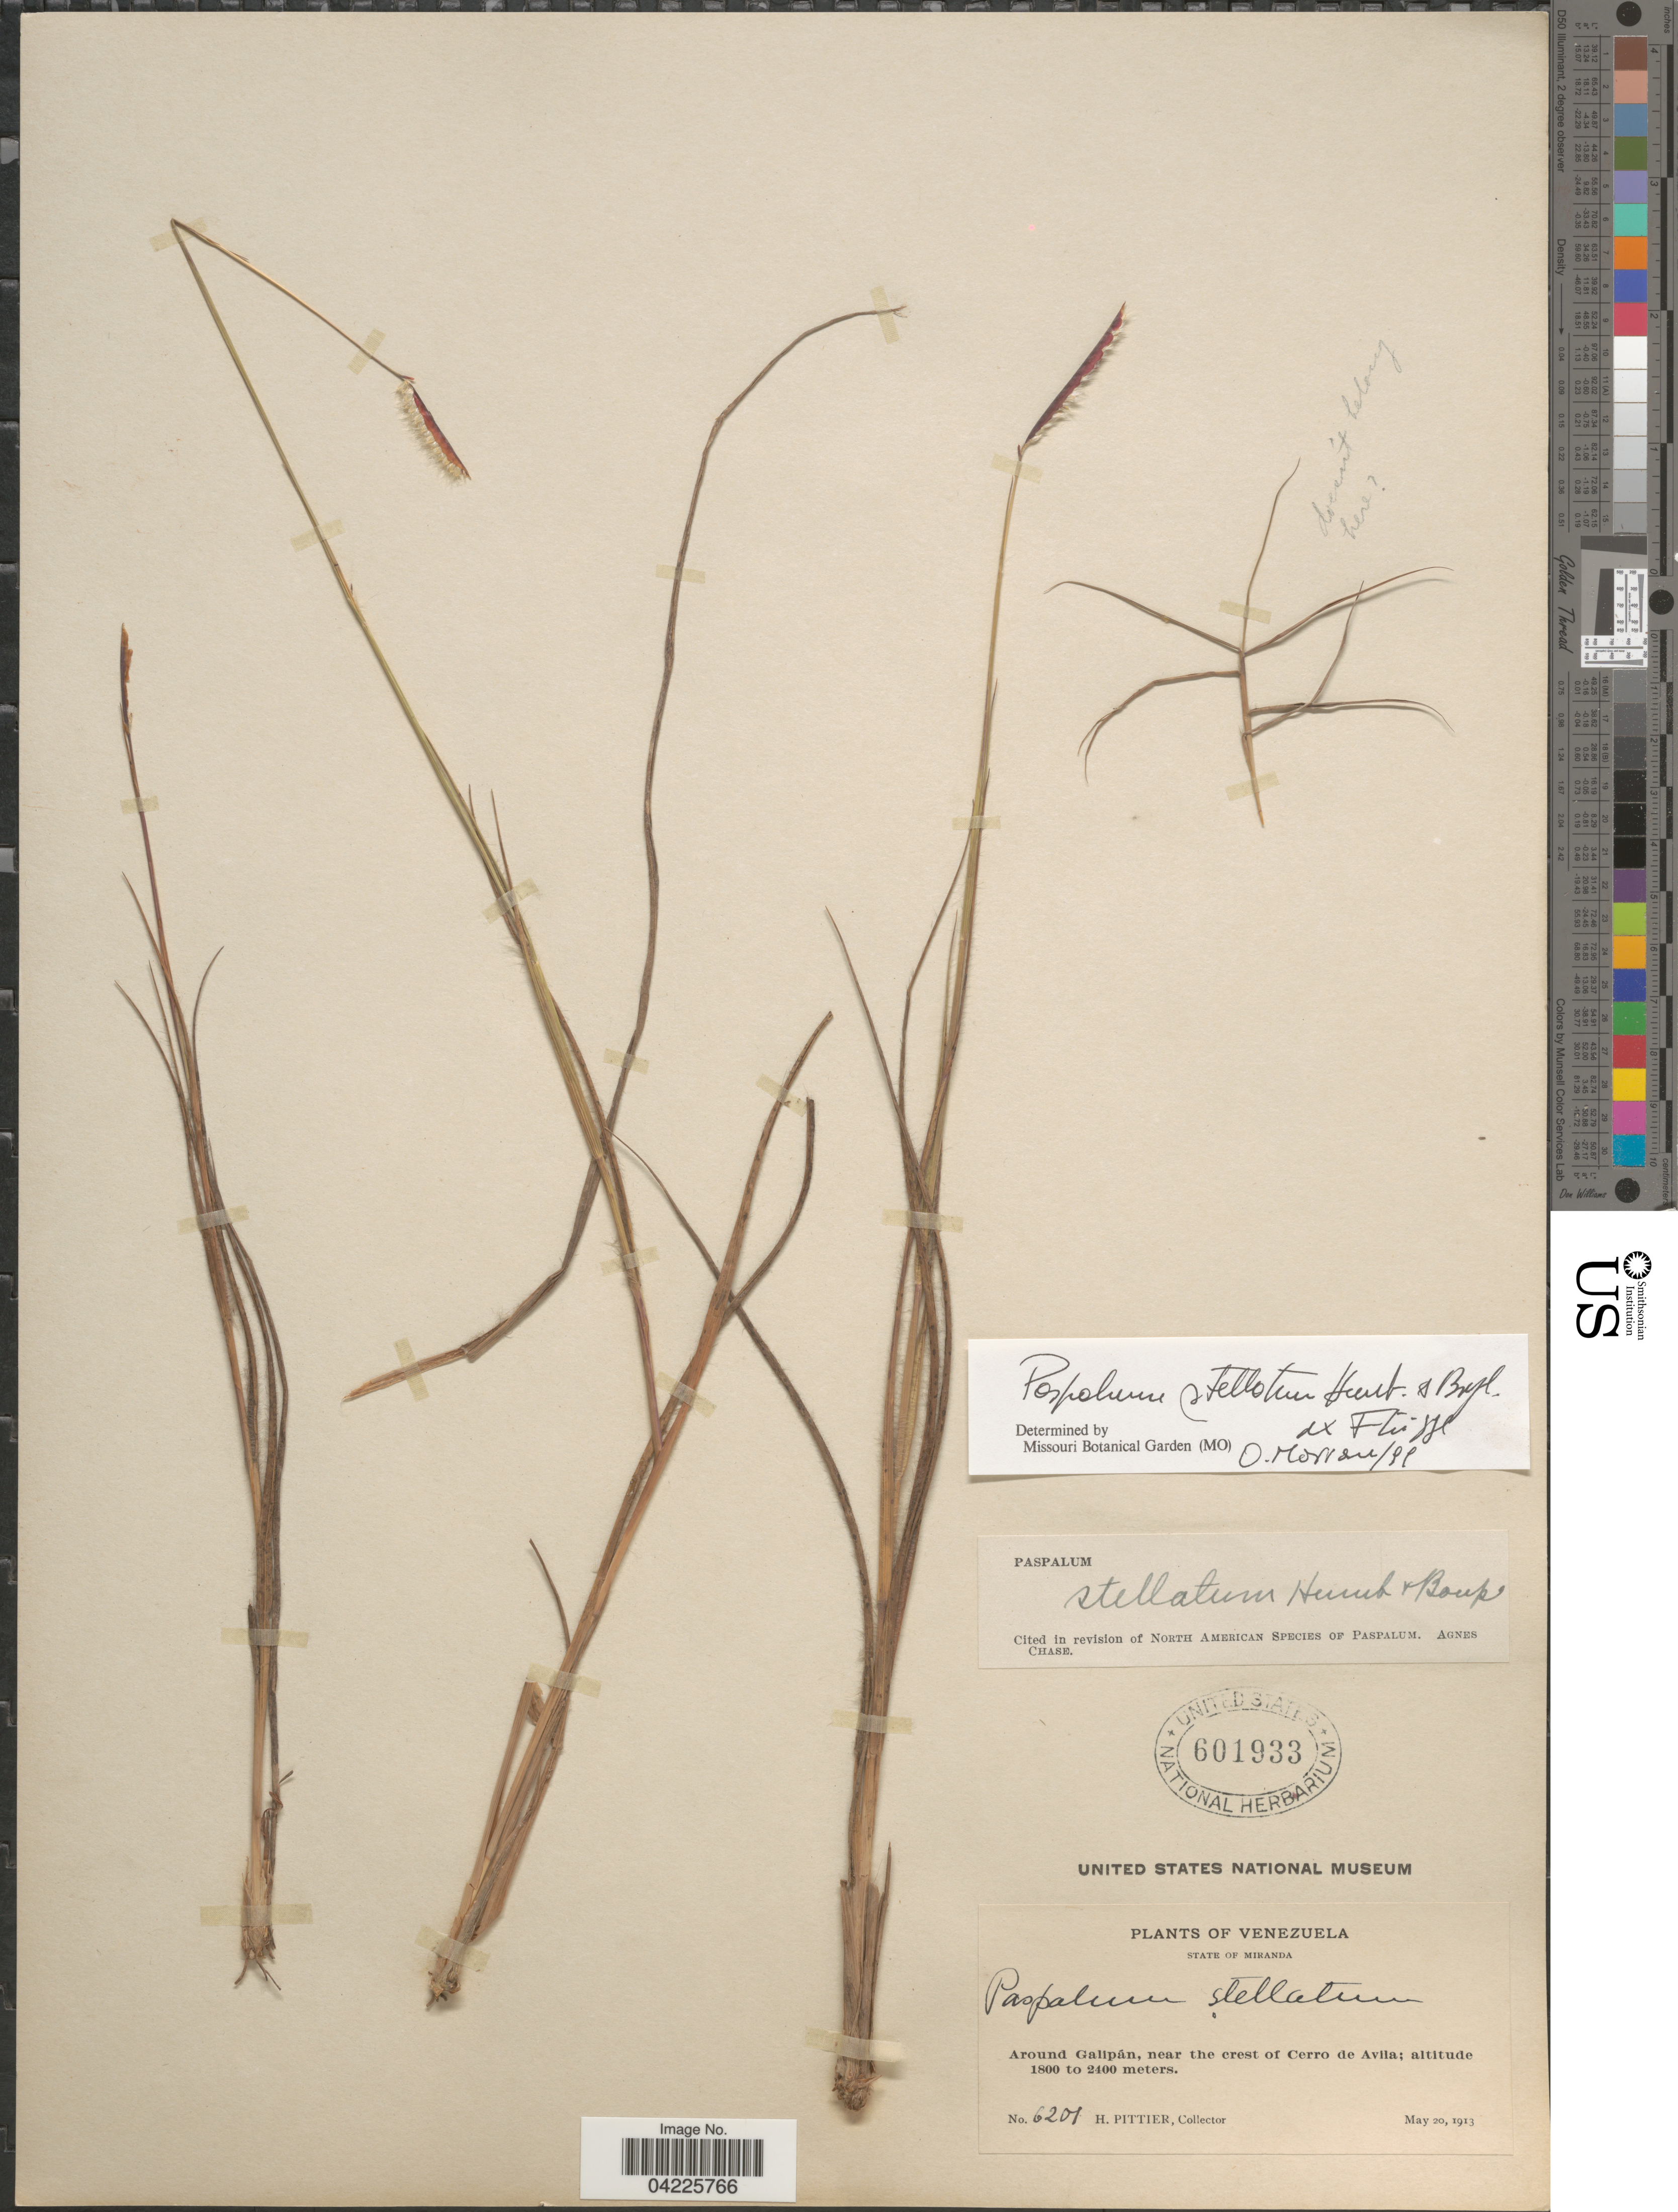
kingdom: Plantae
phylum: Tracheophyta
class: Liliopsida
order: Poales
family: Poaceae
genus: Paspalum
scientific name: Paspalum stellatum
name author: Humb. & Bonpl. ex Flüggé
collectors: H. F. Pittier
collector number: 6201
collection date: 1913-05-20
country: Venezuela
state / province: Miranda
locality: Around Galipán, near the crest of Cerro de Avila.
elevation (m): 1800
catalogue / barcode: US 601933